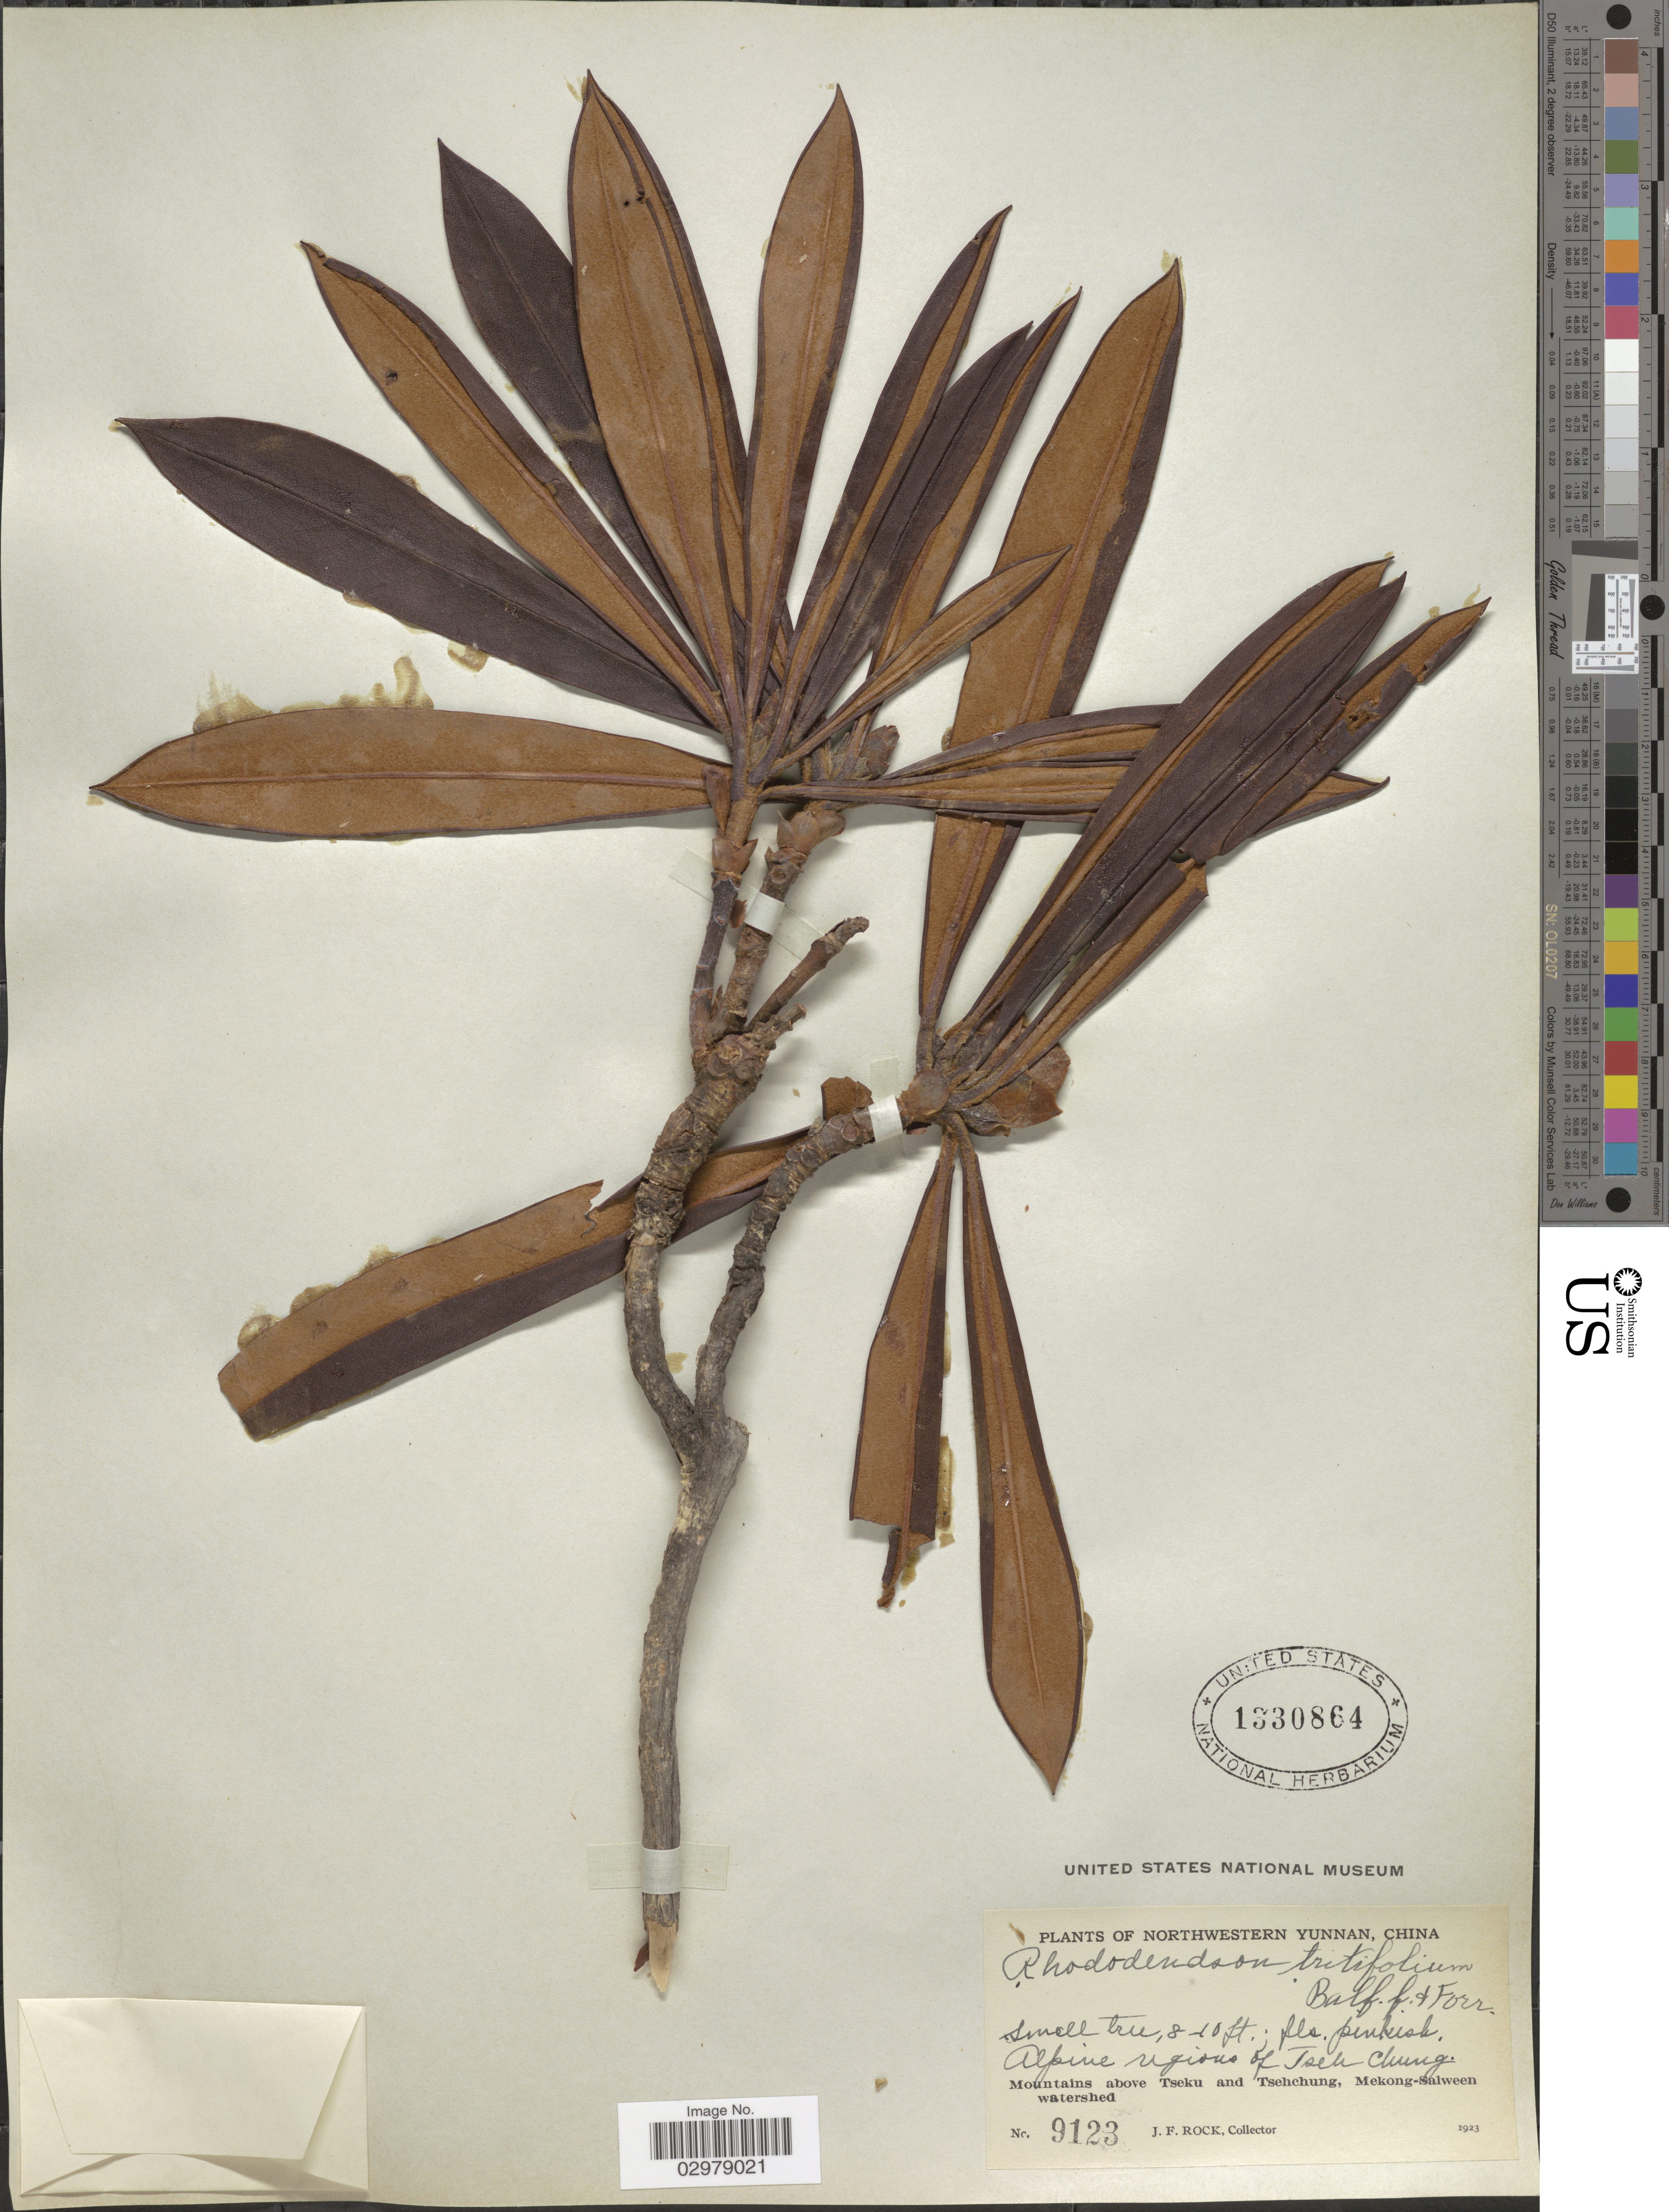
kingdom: Plantae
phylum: Tracheophyta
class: Magnoliopsida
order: Ericales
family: Ericaceae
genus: Rhododendron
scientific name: Rhododendron tritifolium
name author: Balf. f. & Forrest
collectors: J. Rock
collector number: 9123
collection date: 1923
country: China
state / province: Yunnan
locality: Northwestern Yunnan. Alpine regions of Tseh Chunge. Mountains above Tseku and Tsehchung, Mekong-Salween watershed.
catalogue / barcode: US 1330864